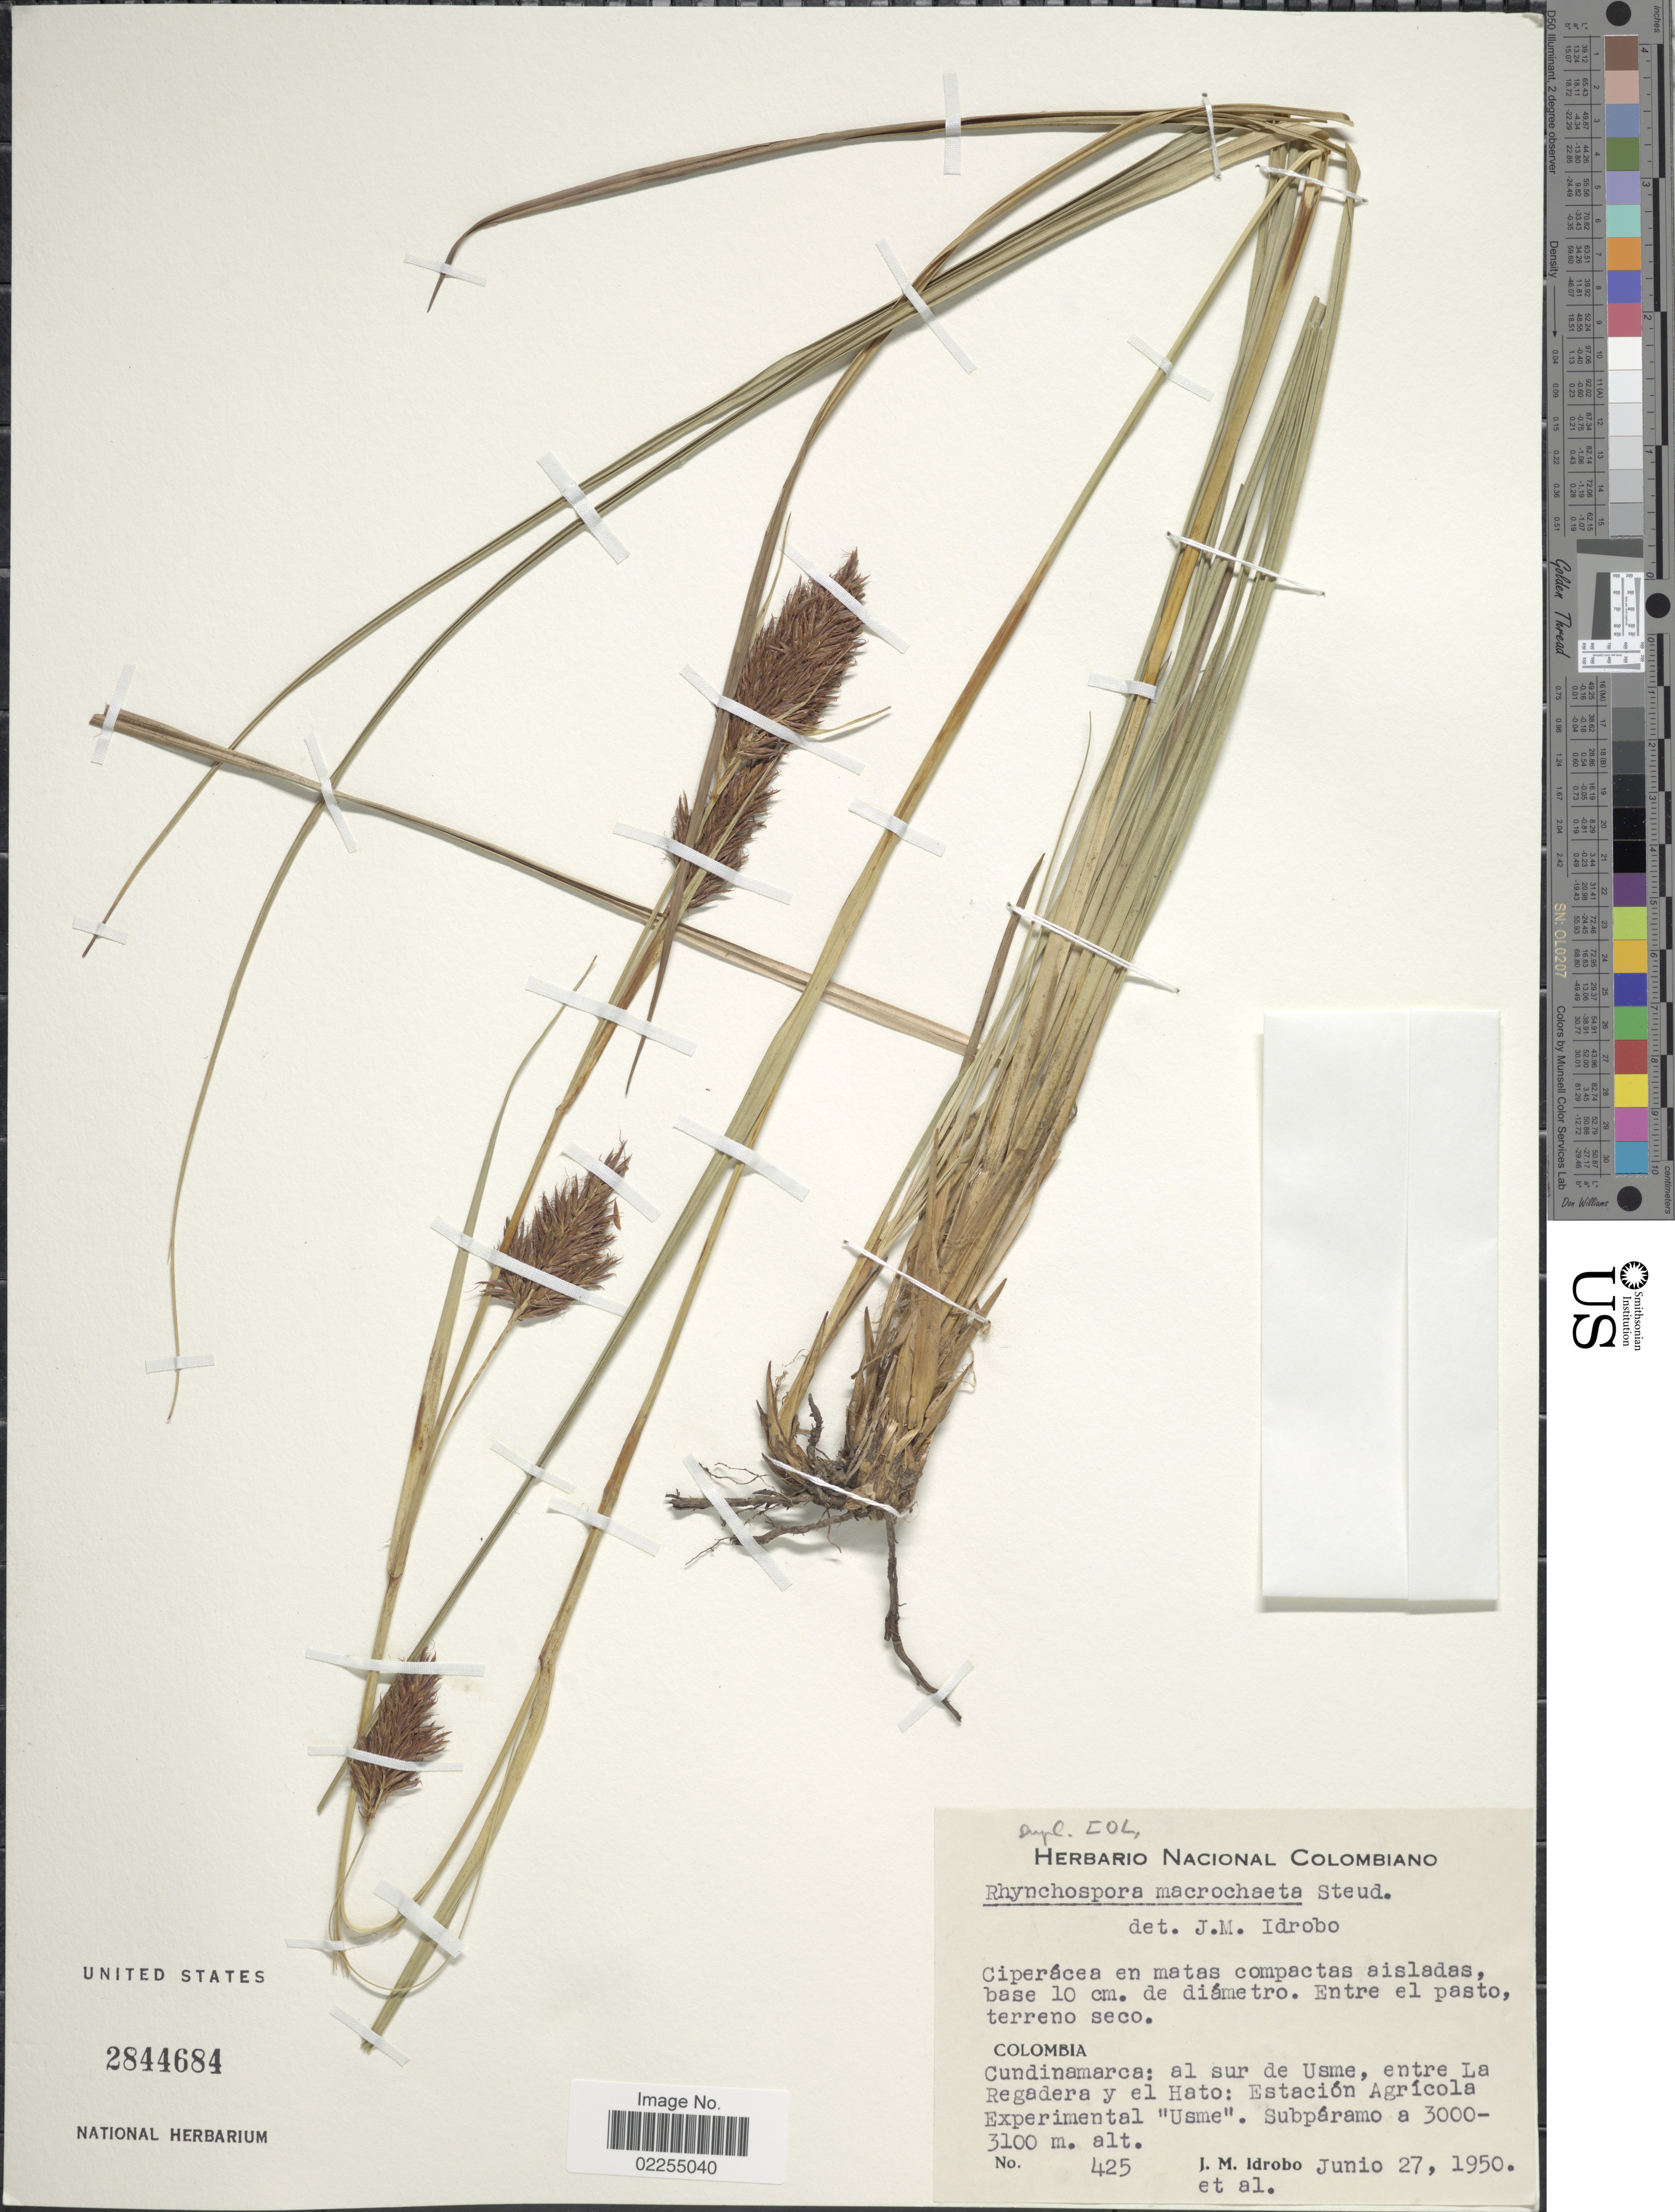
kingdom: Plantae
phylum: Tracheophyta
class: Liliopsida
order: Poales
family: Cyperaceae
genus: Rhynchospora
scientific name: Rhynchospora macrochaeta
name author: Steud. ex Boeckeler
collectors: J. M. Idrobo & et al.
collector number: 425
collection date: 1950-06-27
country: Colombia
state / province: Cundinamarca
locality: Al sur de Usme, entre La Regardera y el Hato: Estacion Agricola Experimental "Usme"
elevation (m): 3100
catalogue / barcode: US 2844684